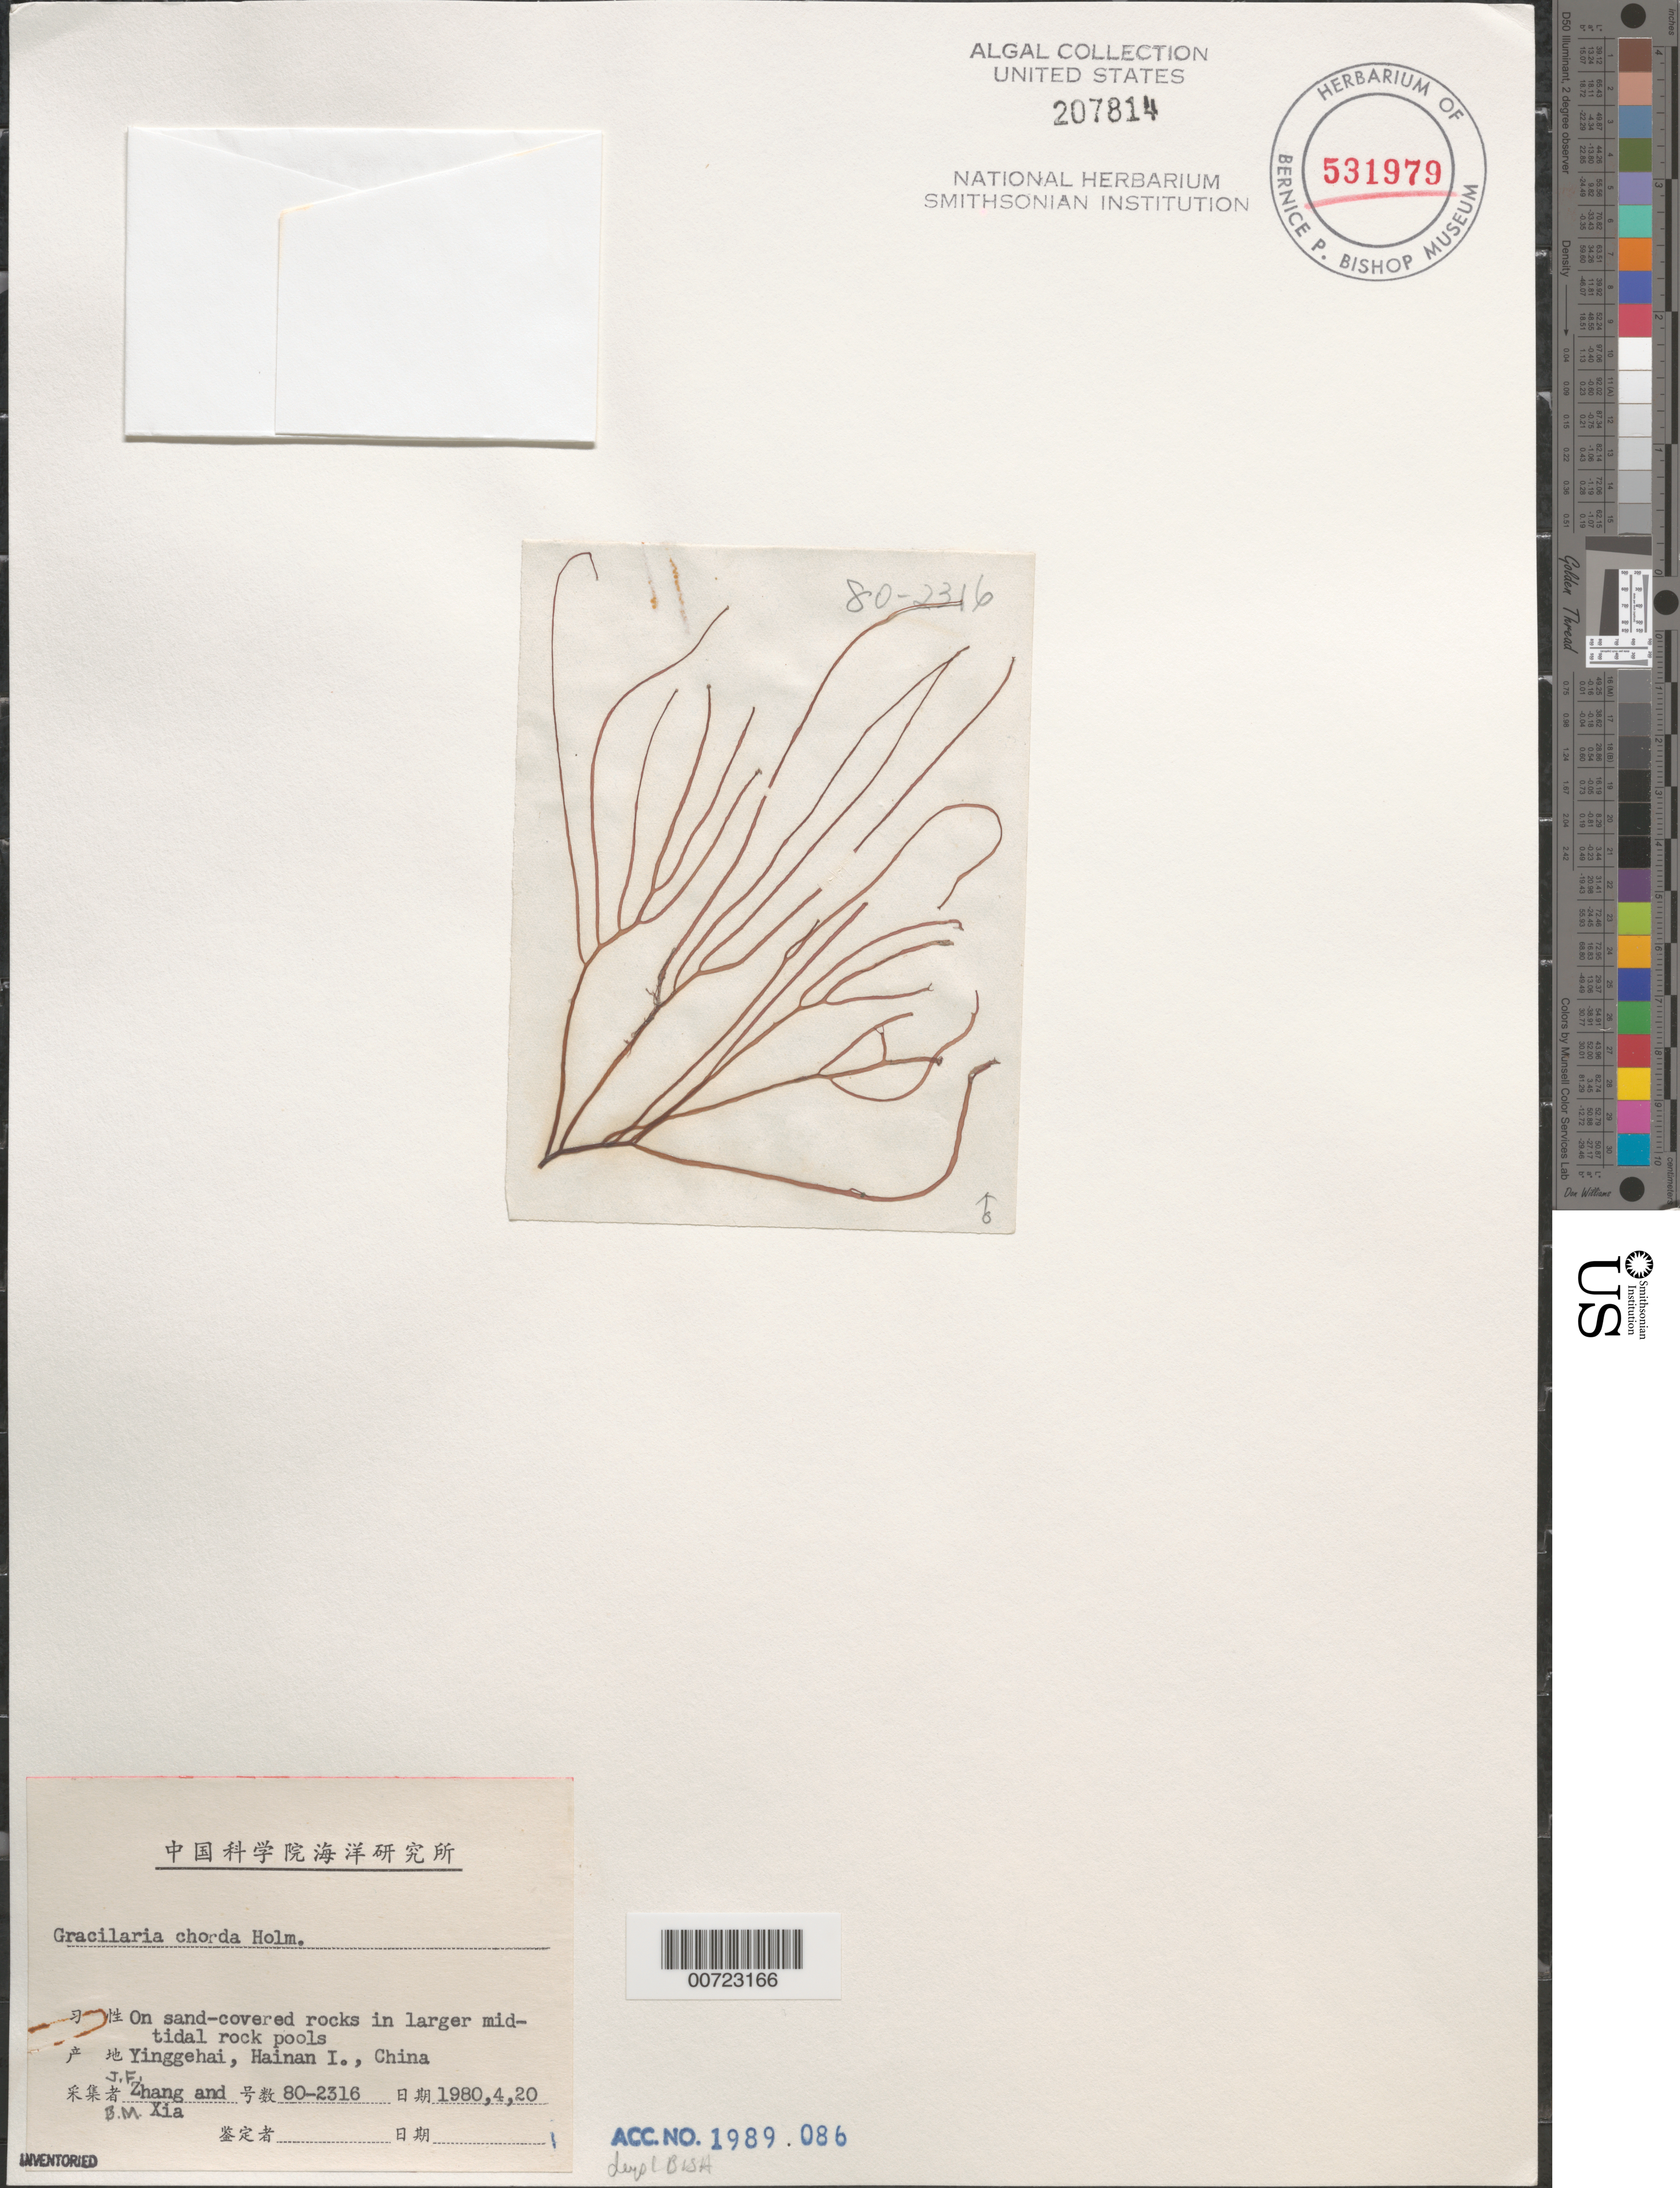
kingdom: Plantae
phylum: Rhodophyta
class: Florideophyceae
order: Acrochaetiales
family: Acrochaetiaceae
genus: Grania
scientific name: Grania efflorescens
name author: (J. Agardh) Kylin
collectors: J. Zhang & B.M. Xia & I.A. Abbott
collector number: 80-2316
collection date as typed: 20 Apr 1980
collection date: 1980-04-20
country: China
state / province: Hainan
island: Hainan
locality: Yinggehai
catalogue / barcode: US 207814